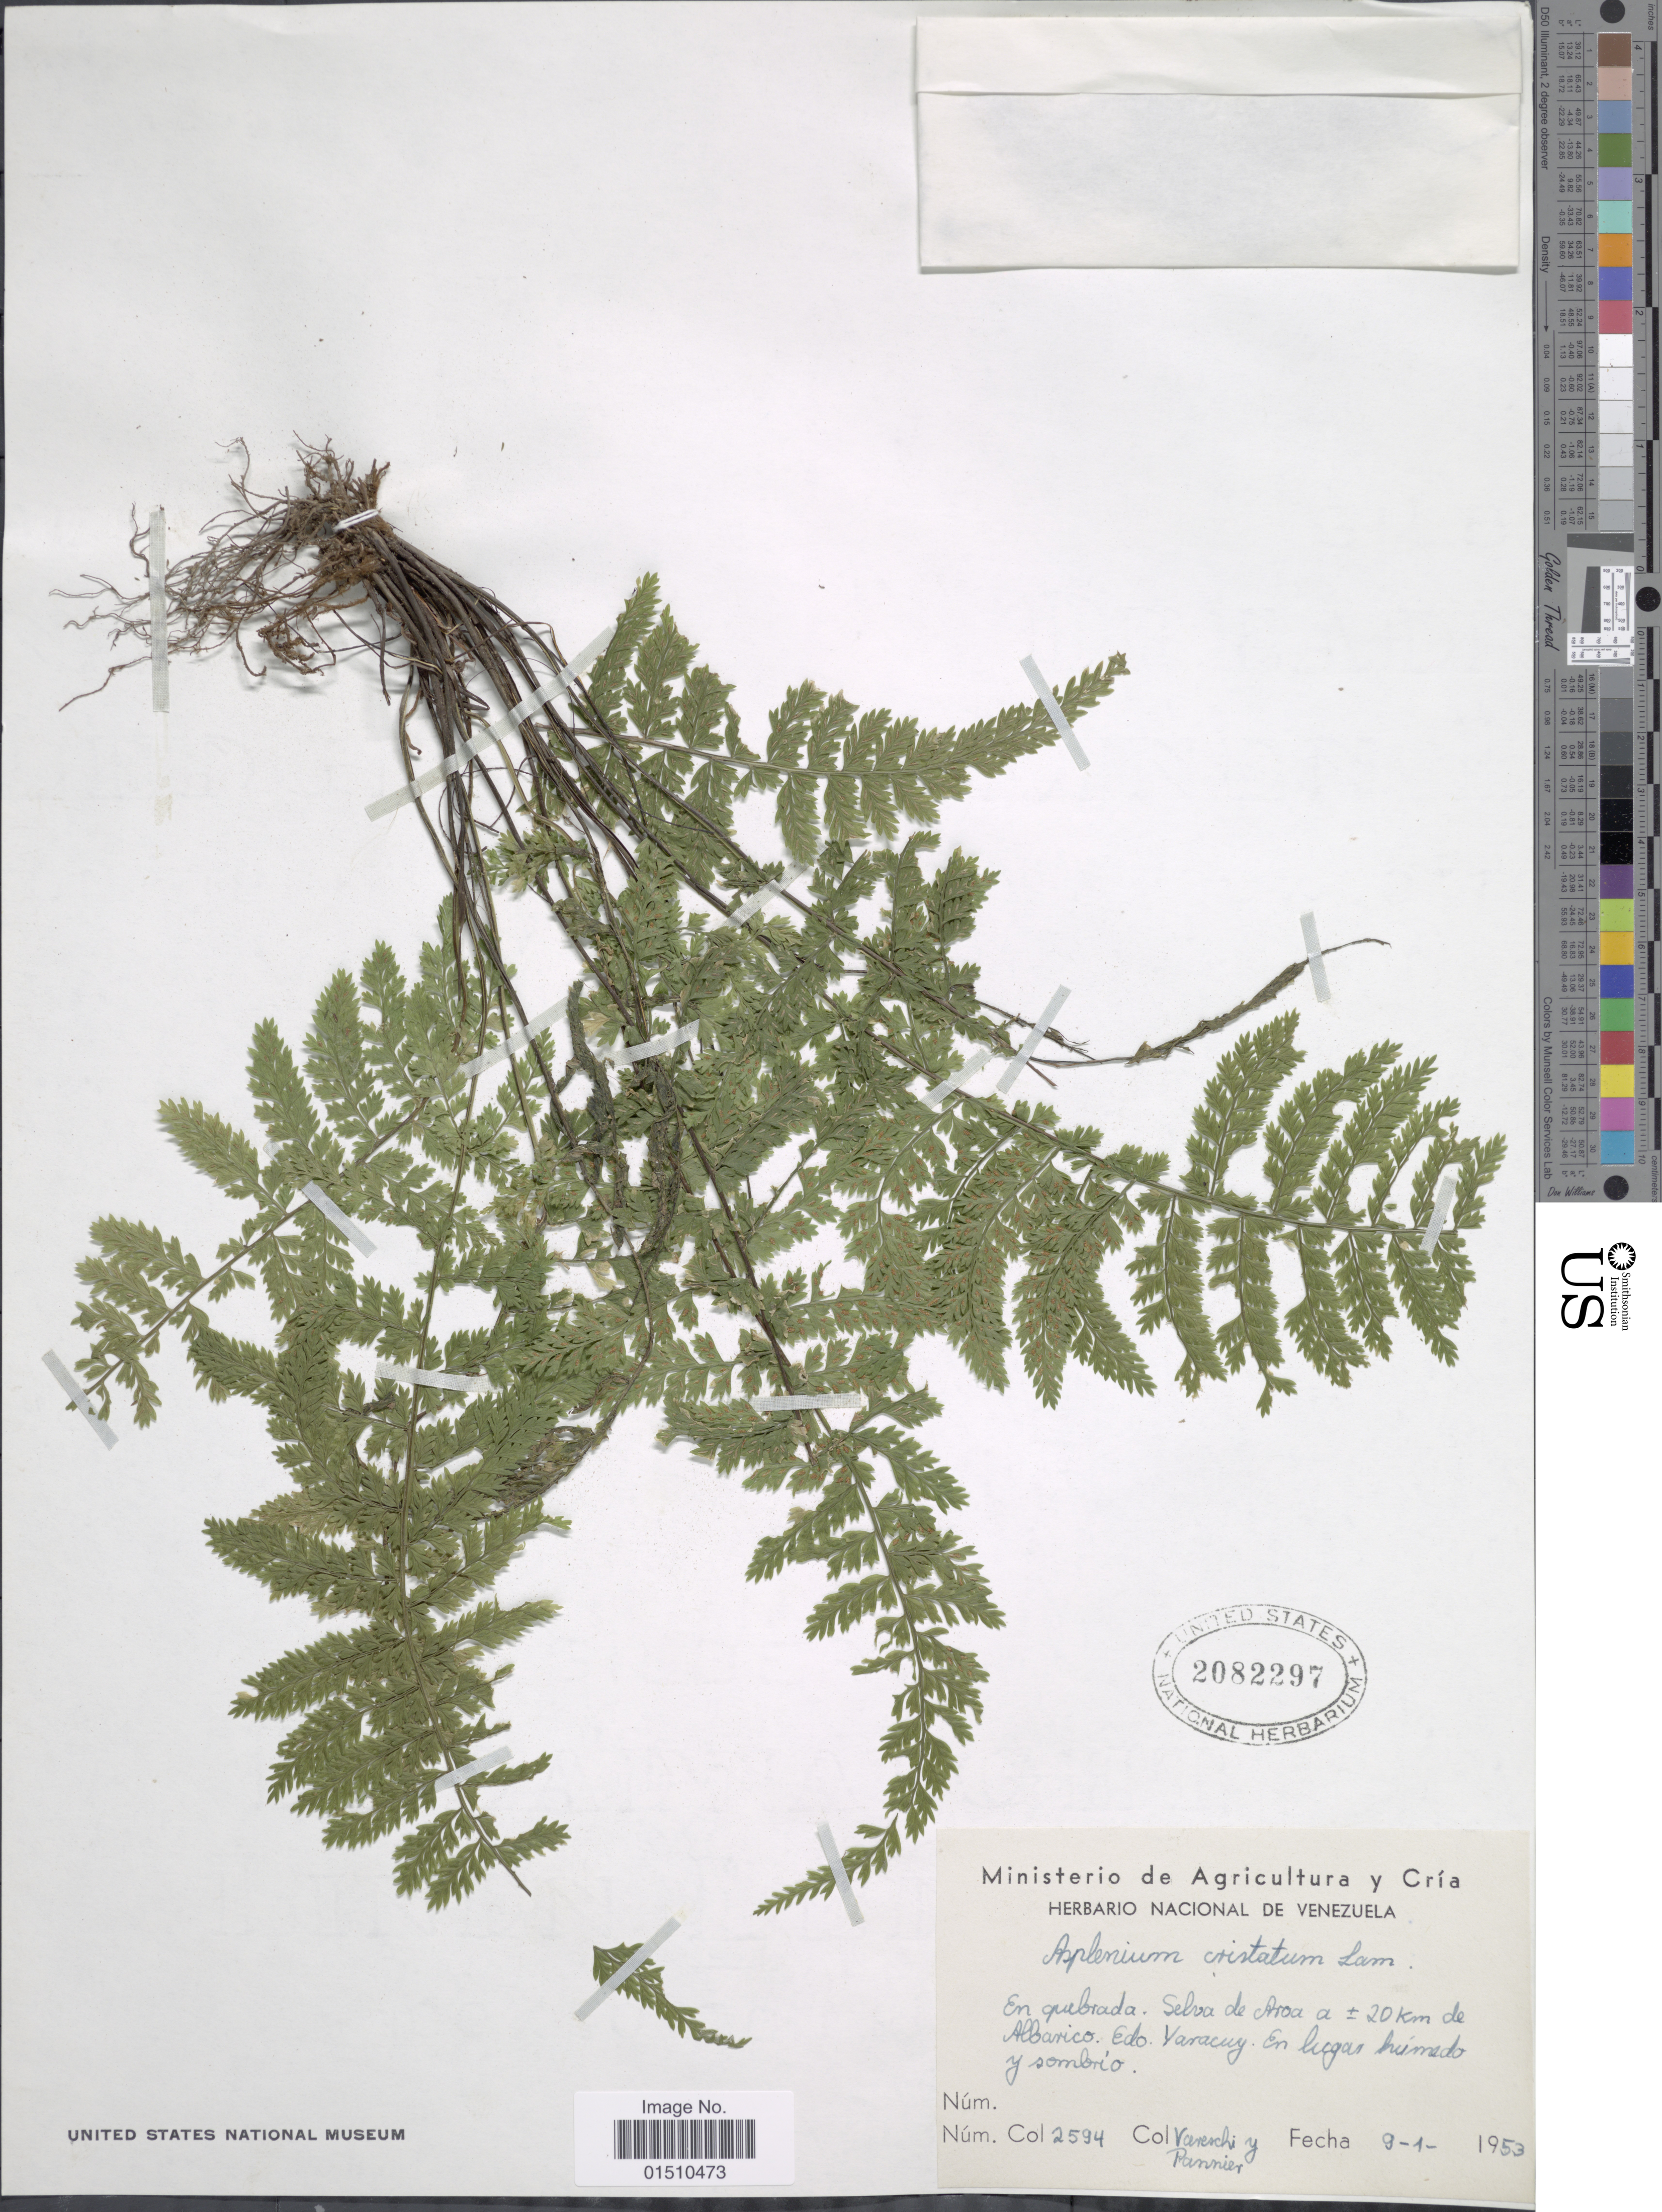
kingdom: Plantae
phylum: Tracheophyta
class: Polypodiopsida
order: Polypodiales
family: Aspleniaceae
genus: Asplenium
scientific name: Asplenium cristatum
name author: Lam.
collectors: -. Vareschi & Pannier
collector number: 2594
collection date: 1953-01-09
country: Venezuela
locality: Venezuela, En quebrada. Selva de Aroa a ± 20km de Albarinco. Edo Varacau. En Lugas humedo y sombio.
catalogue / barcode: US 2082297